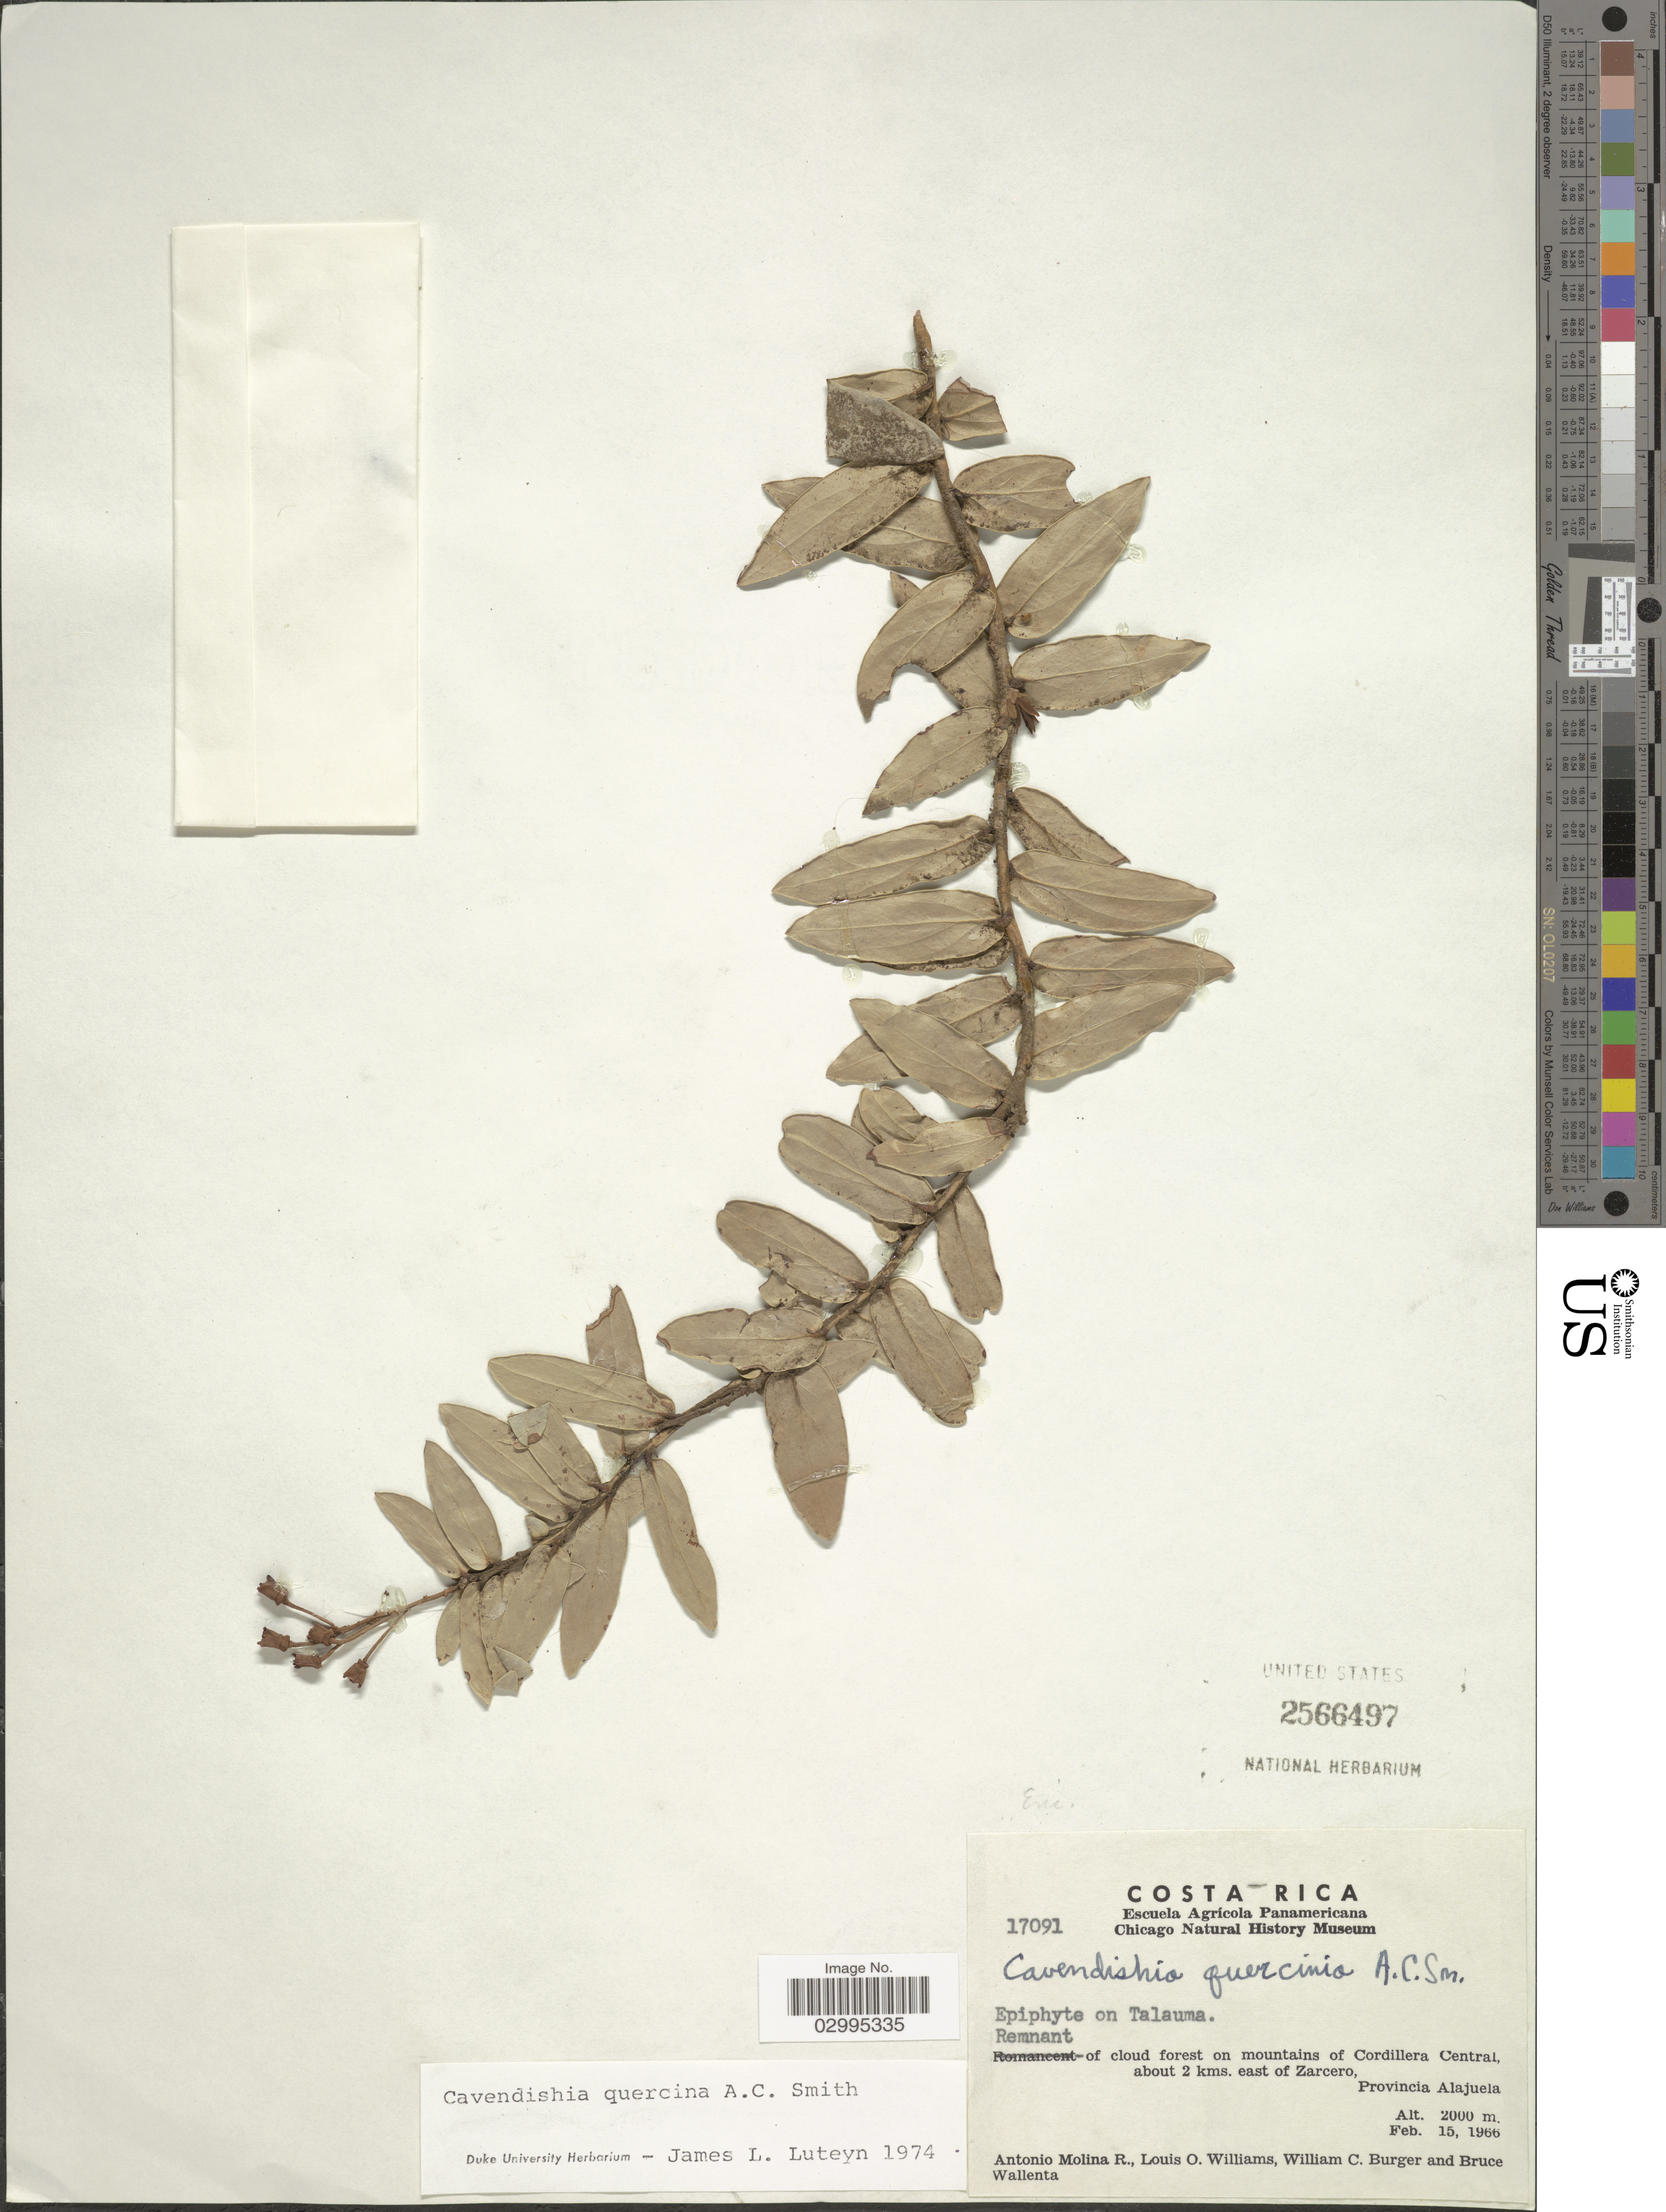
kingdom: Plantae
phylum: Tracheophyta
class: Magnoliopsida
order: Ericales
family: Ericaceae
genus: Cavendishia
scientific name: Cavendishia quercina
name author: A.C. Sm.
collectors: A. Molina R., L. O. Williams, W. Burger & B. Wallenta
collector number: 17091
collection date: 1966-02-15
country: Costa Rica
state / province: Alajuela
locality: Cloud forest on mountains of Cordillera Central, about 2 kms. east of Zarcero.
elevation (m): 2000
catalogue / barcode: US 2566497